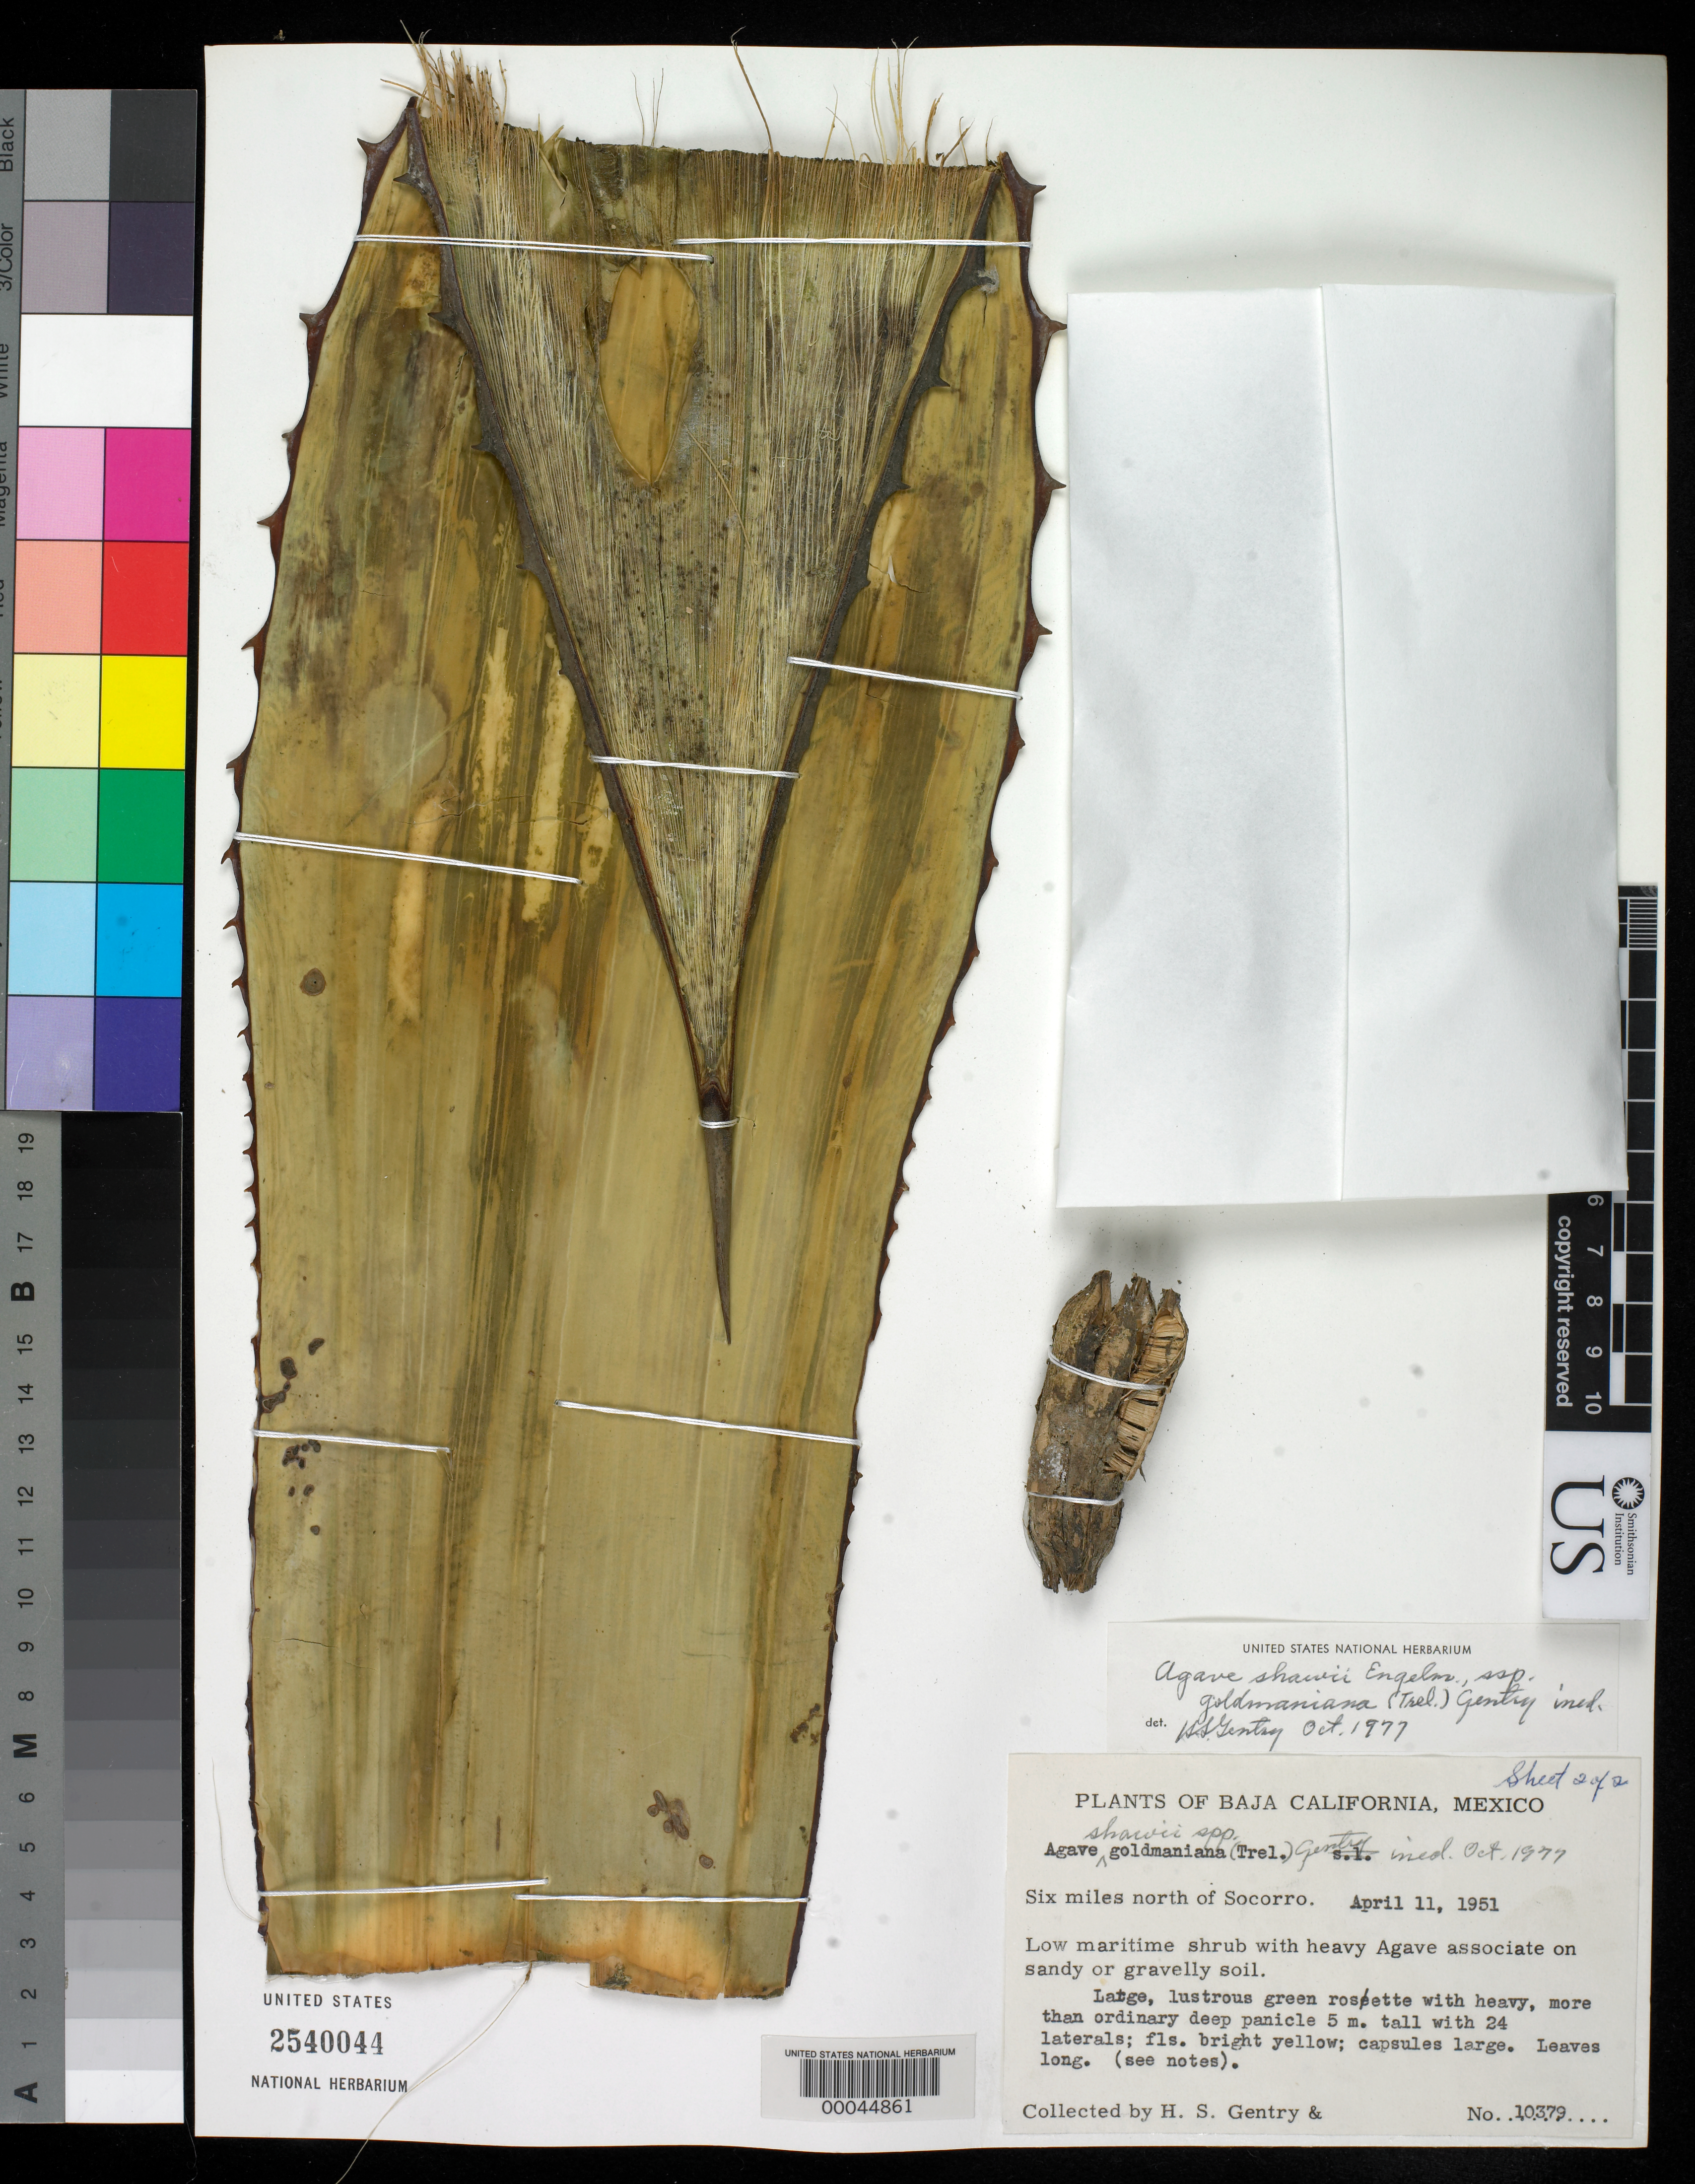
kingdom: Plantae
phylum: Tracheophyta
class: Liliopsida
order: Asparagales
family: Asparagaceae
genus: Agave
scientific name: Agave shawii subsp. goldmaniana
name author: (Trel.) Gentry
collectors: H. S. Gentry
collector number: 10379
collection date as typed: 11 Apr 1951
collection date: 1951-04-11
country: Mexico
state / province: Baja California Norte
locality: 6 mi N of Socorro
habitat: Low maritime shrub w/heavy a. assoc.on sandy or gravelly soil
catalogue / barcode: US 2540044